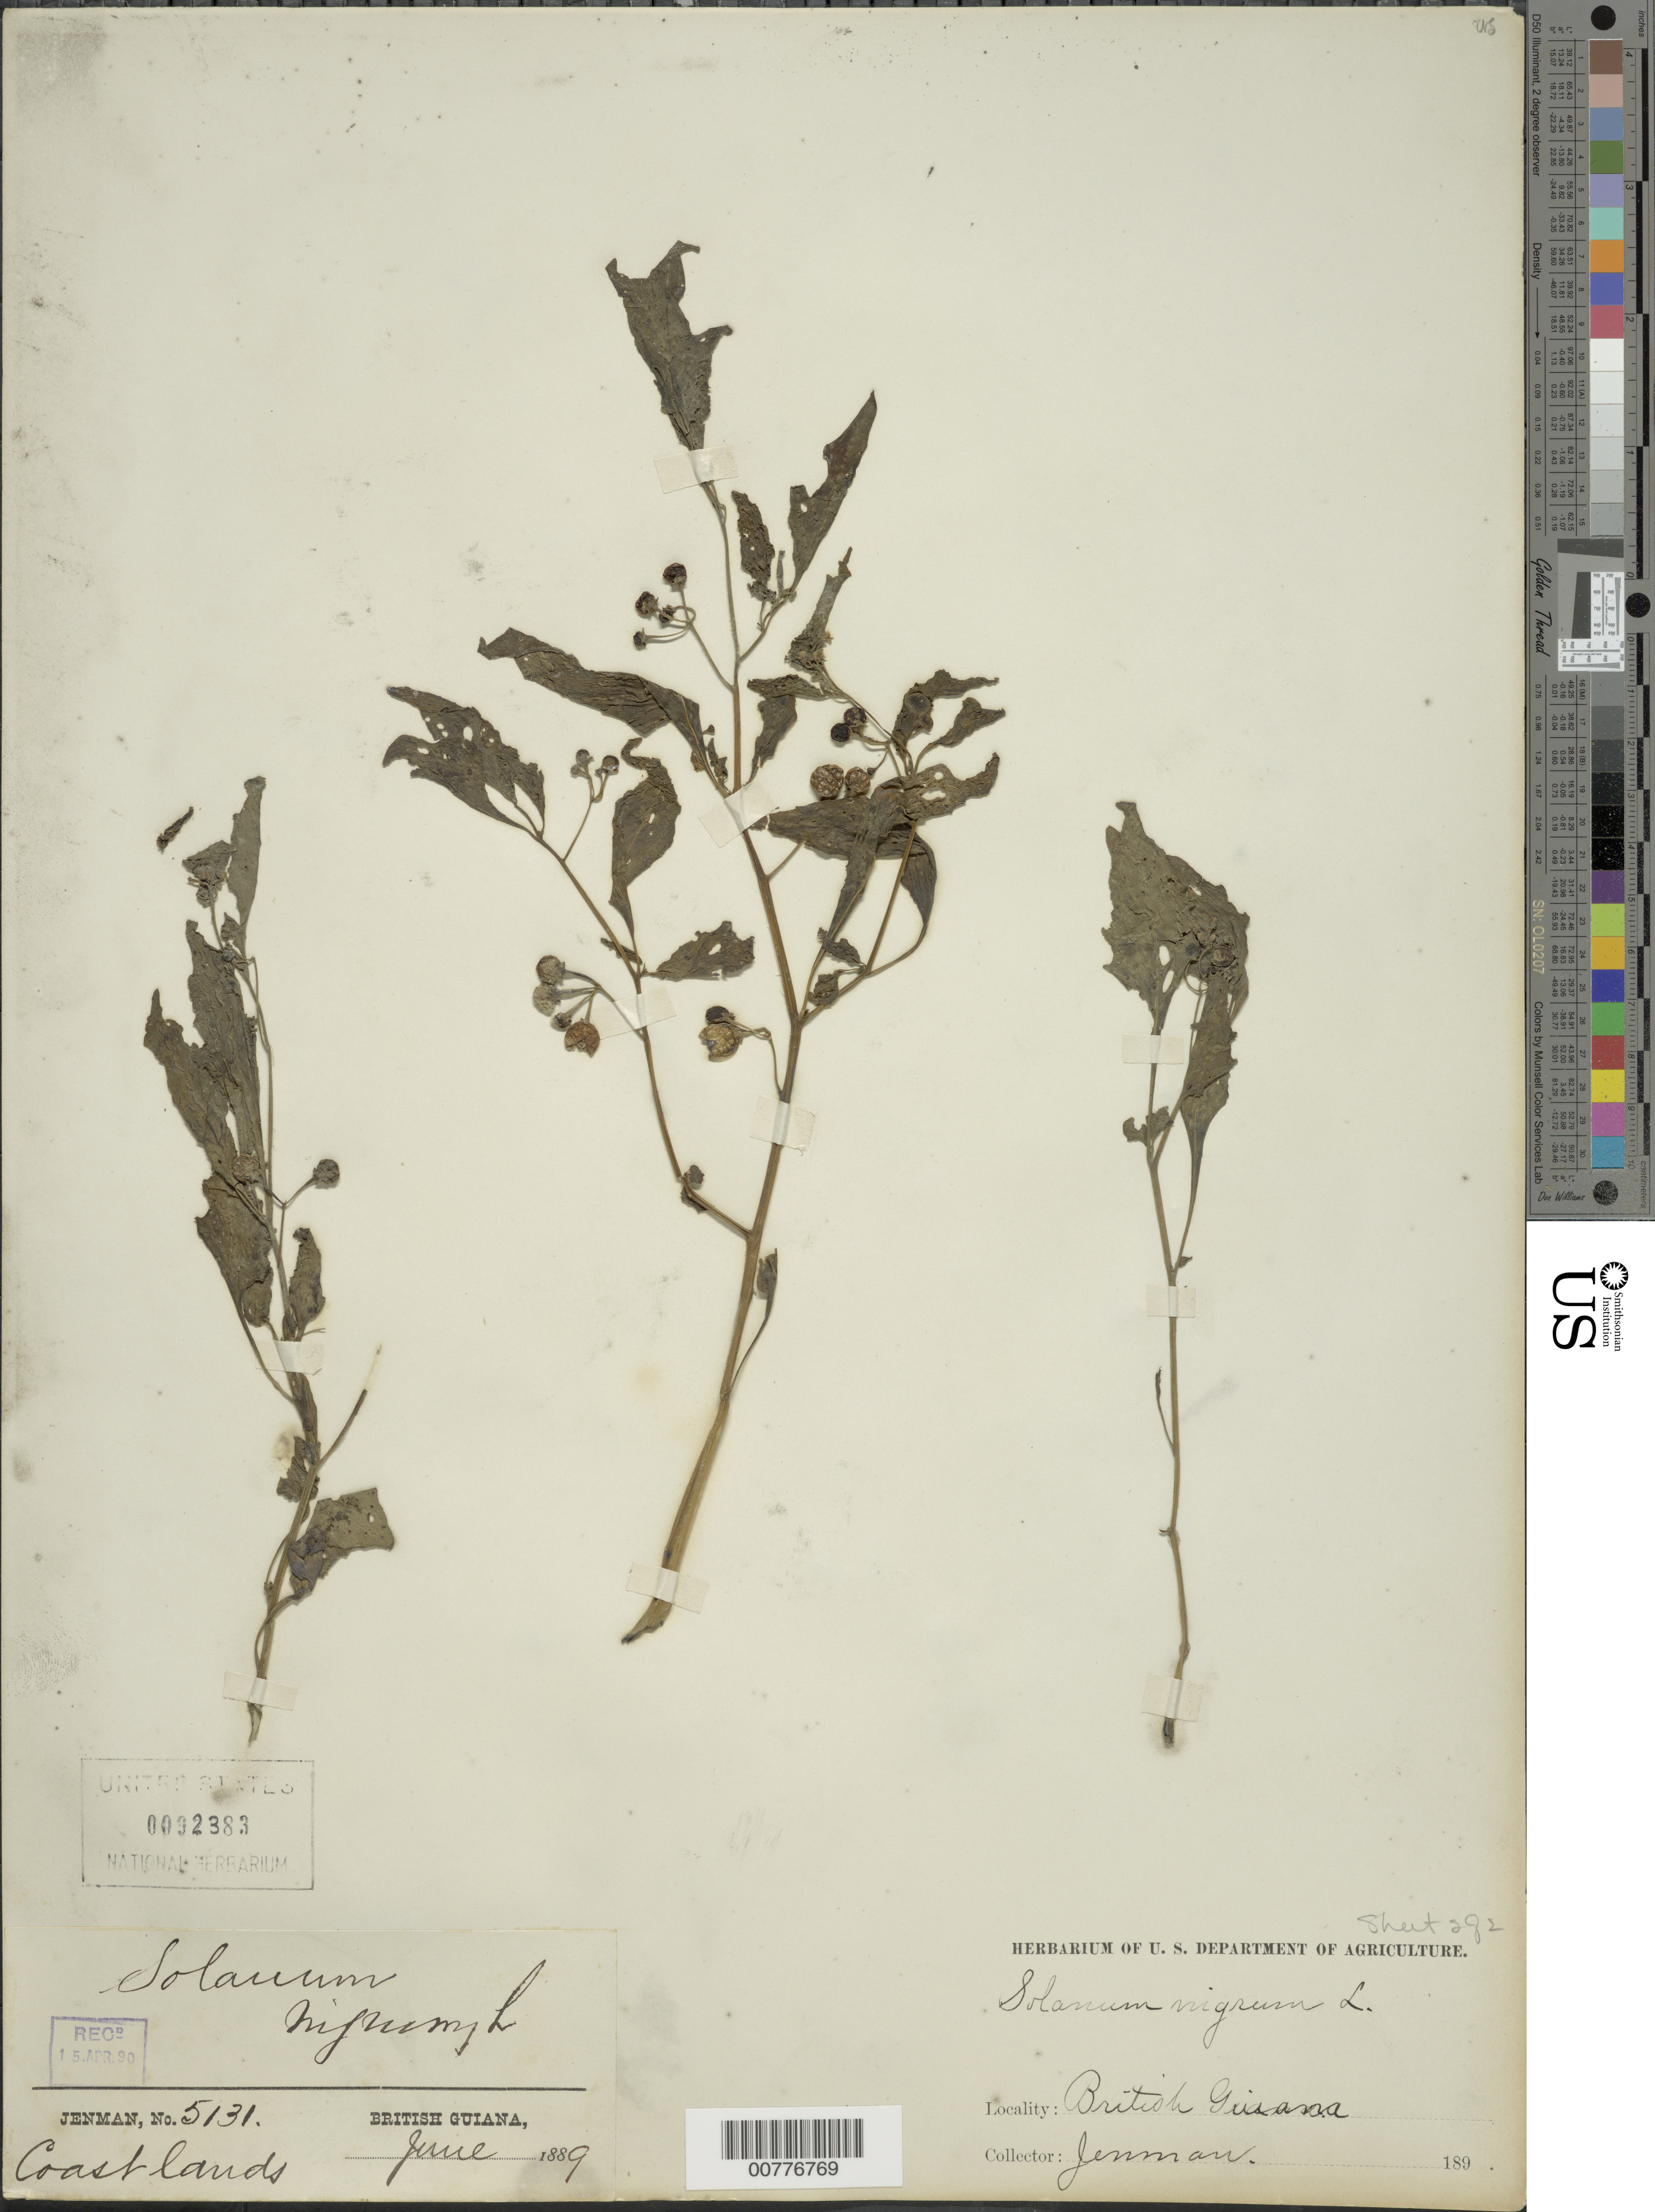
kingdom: Plantae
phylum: Tracheophyta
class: Magnoliopsida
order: Solanales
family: Solanaceae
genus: Solanum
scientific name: Solanum nigrum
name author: L.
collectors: -. Jenman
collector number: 5131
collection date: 1889-06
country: Guyana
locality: British Guiana, Coast Lands.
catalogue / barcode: US 92383